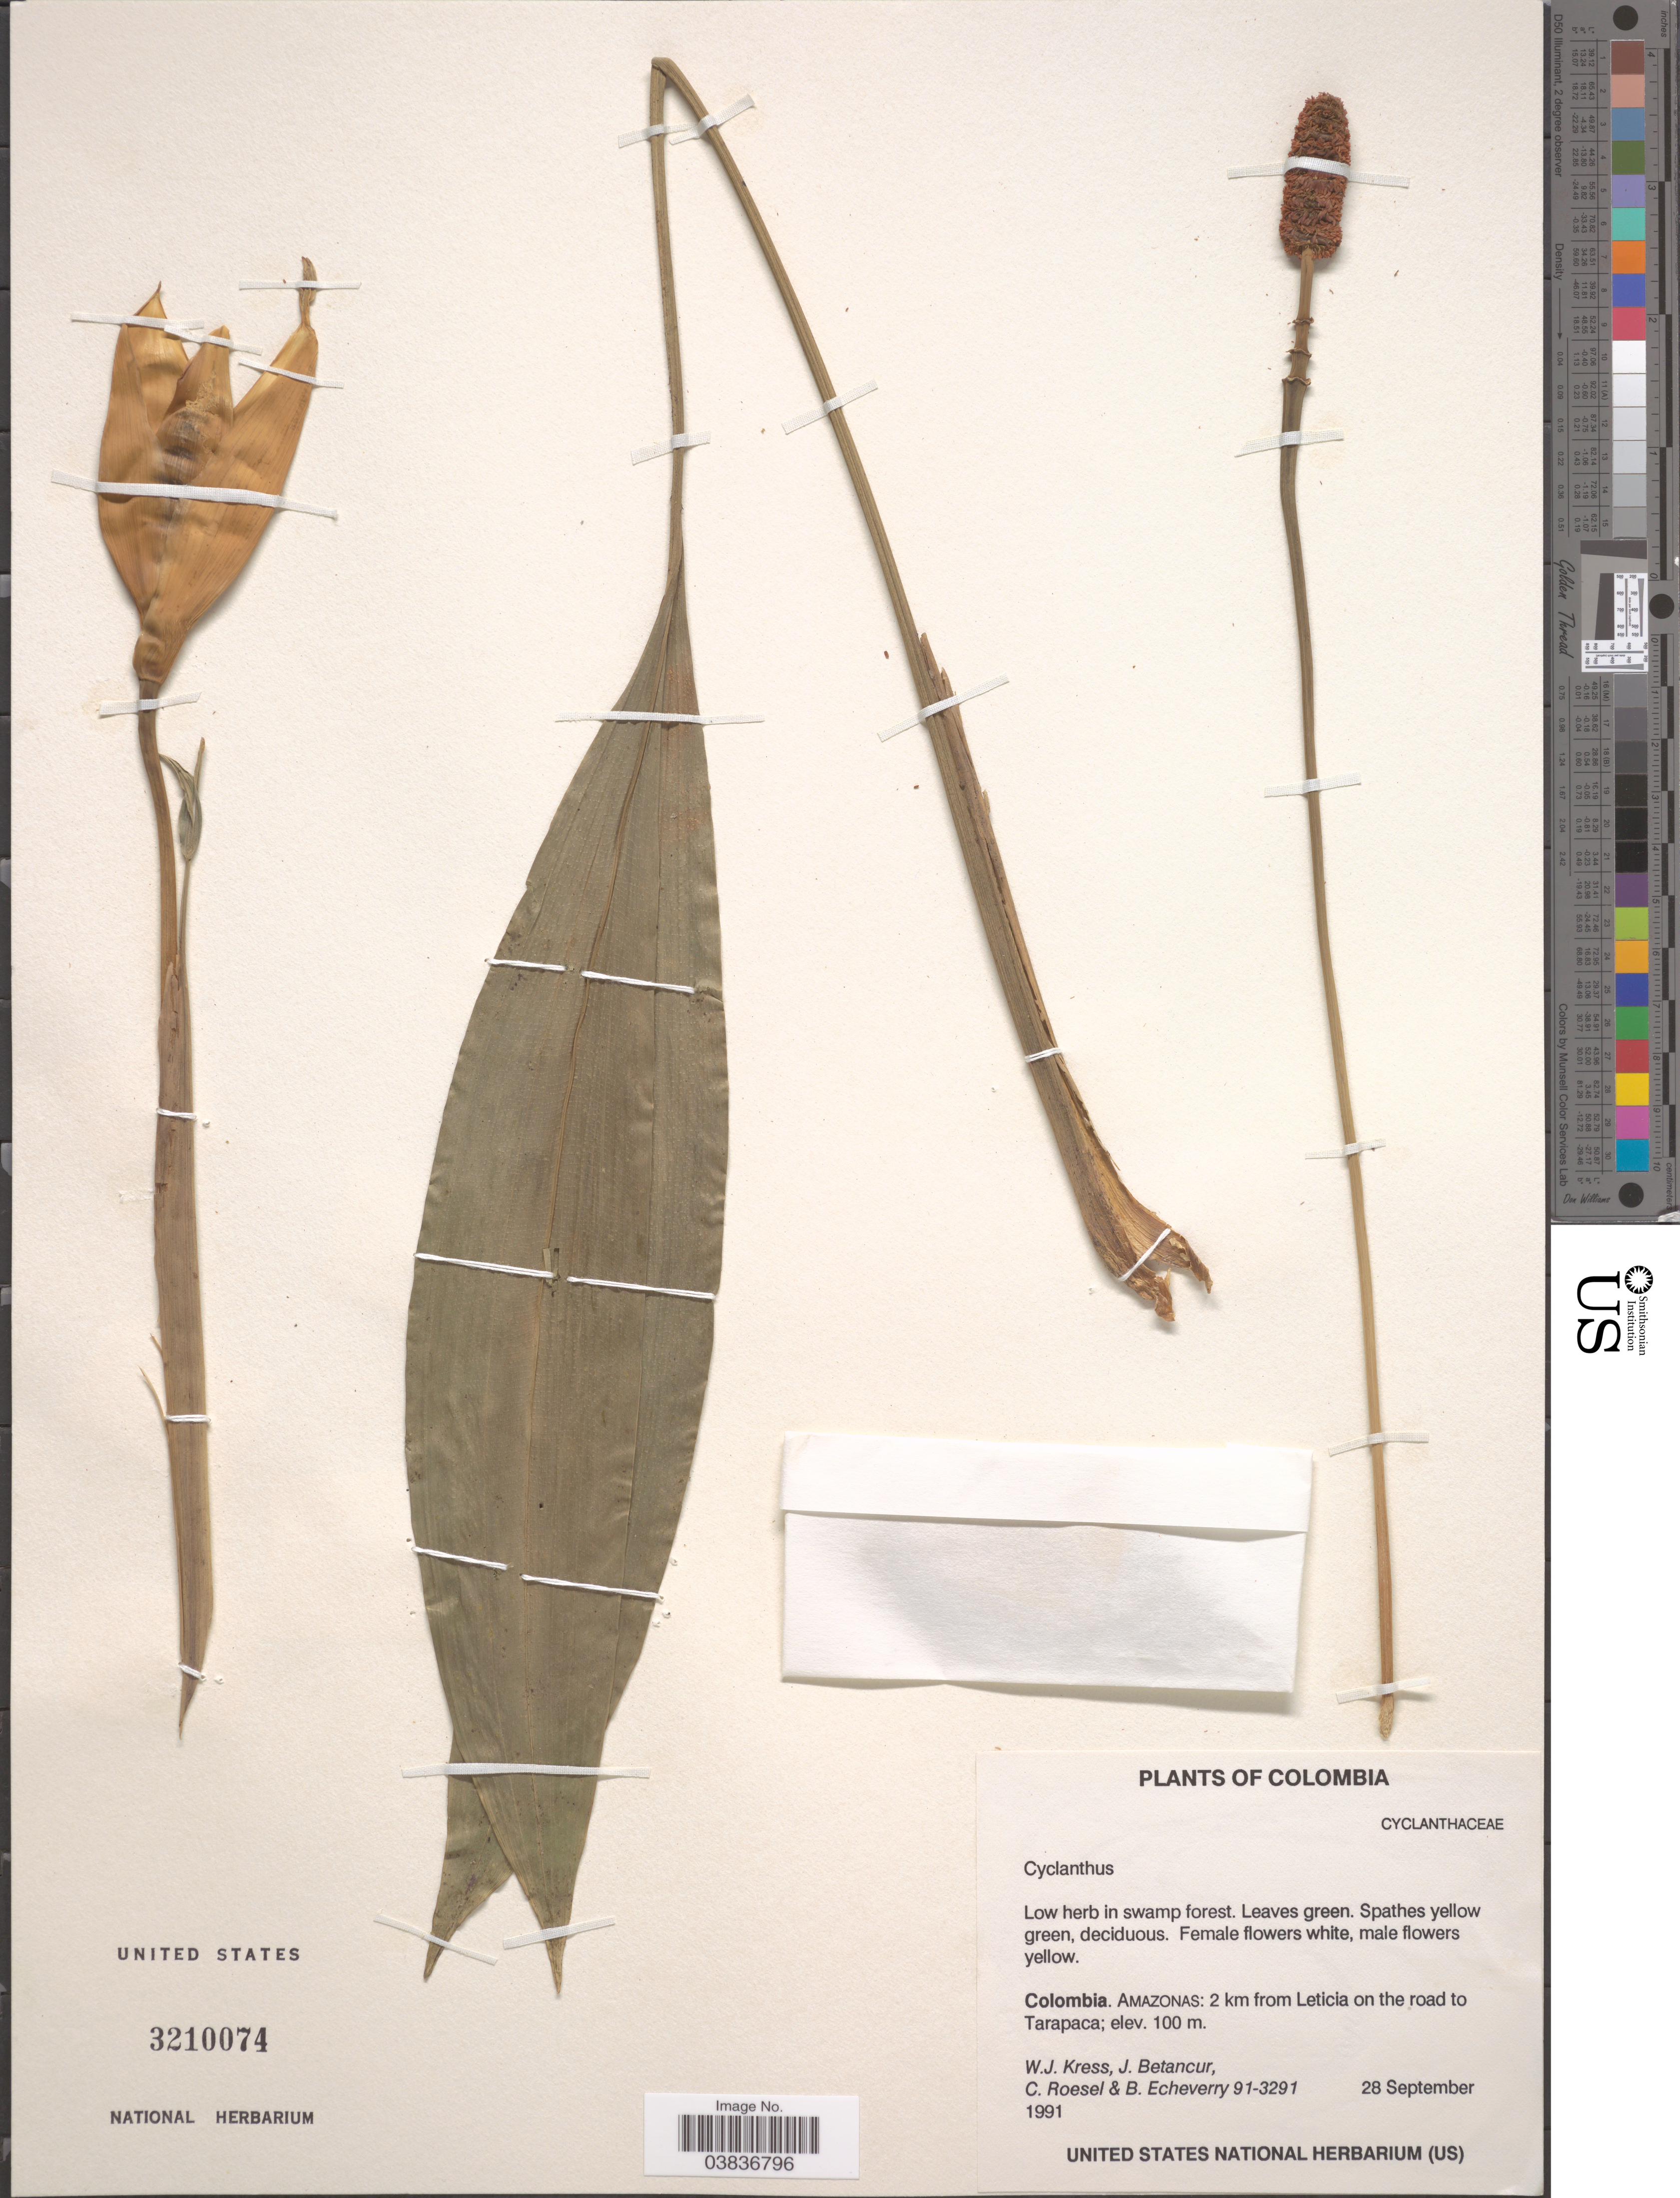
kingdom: Plantae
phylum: Tracheophyta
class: Liliopsida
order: Pandanales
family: Cyclanthaceae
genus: Cyclanthus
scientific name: Cyclanthus sp.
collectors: W. J. Kress, J. Betancur, C. S. Roesel & B. Echeverry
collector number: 91-3291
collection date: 1991-09-28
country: Colombia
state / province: Amazônas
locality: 2 km from Leticia on the road to Tarapaca.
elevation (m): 100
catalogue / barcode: US 3210074